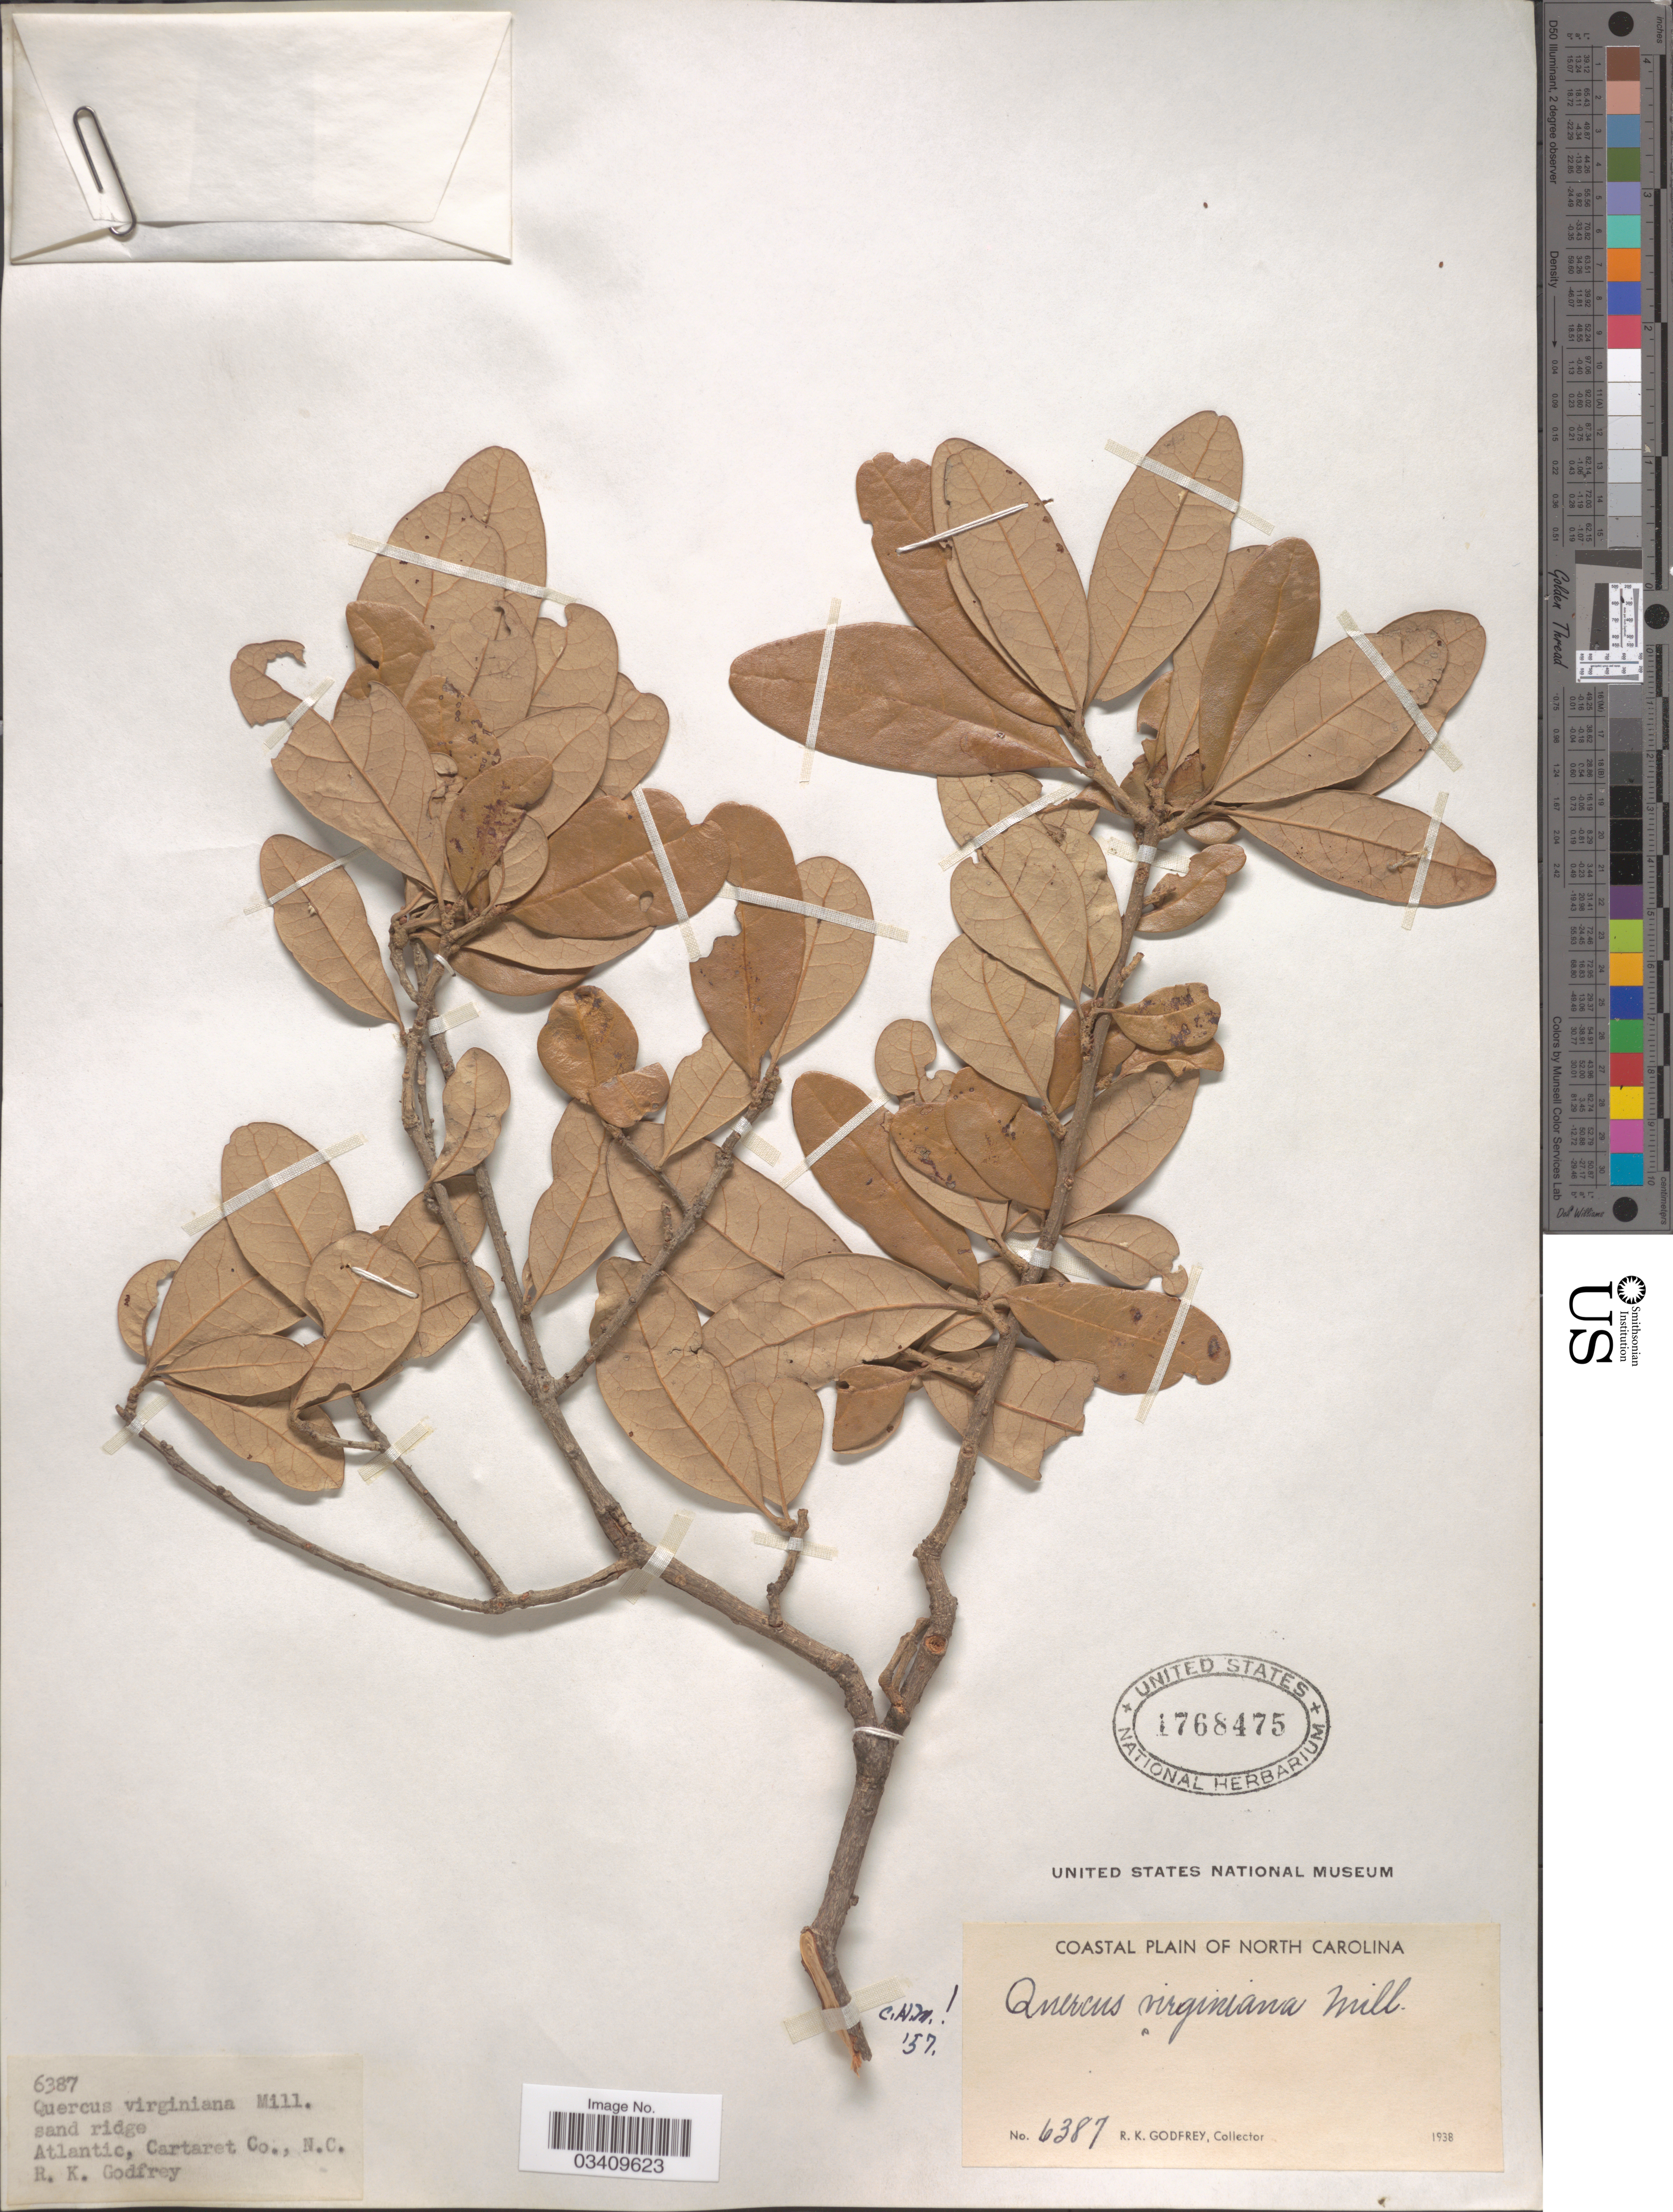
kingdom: Plantae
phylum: Tracheophyta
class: Magnoliopsida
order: Fagales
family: Fagaceae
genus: Quercus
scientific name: Quercus virginiana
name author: Mill.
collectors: R. K. Godfrey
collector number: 6387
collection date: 1938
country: United States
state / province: North Carolina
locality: Atlantic, Cartaret Co.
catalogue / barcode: US 1768475